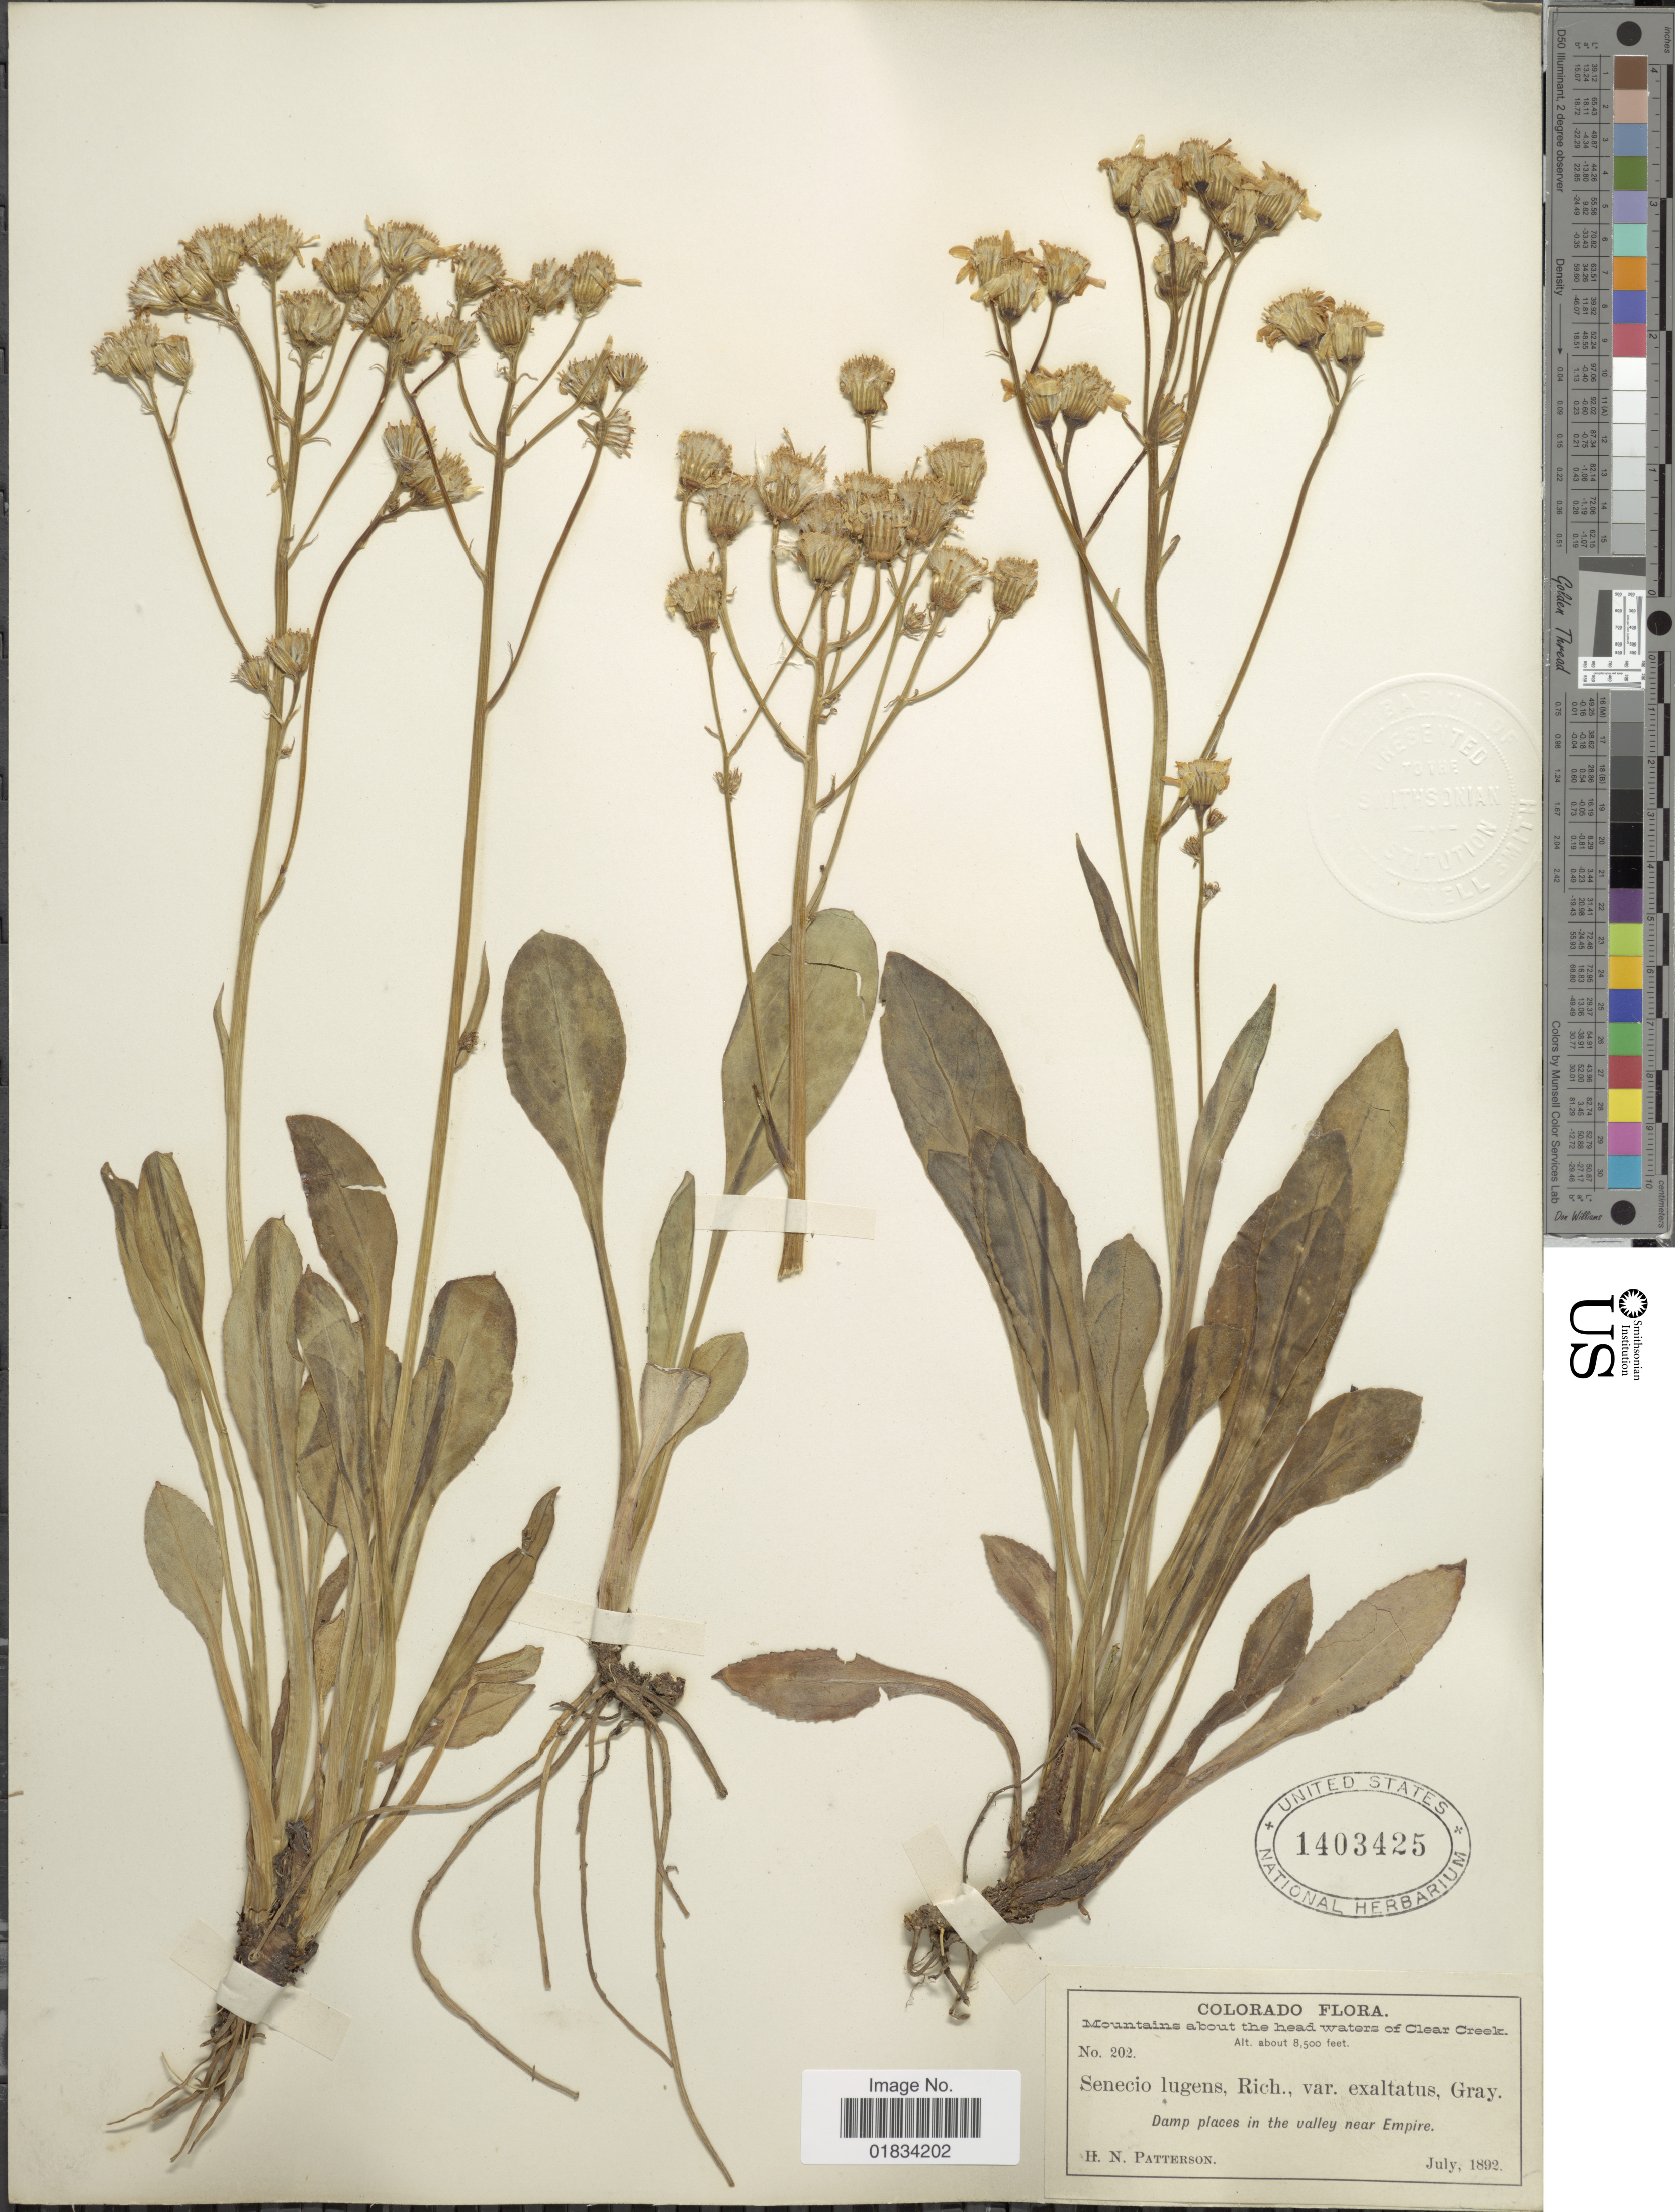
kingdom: Plantae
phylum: Tracheophyta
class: Magnoliopsida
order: Asterales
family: Asteraceae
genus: Senecio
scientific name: Senecio integerrimus var. exaltatus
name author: (Nutt.) Cronq.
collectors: H. N. Patterson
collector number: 202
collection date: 1892-07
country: United States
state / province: Colorado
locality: Mountains about the head waters of Clear Creek, Damp places in the valley near Empire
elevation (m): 2591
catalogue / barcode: US 1403425